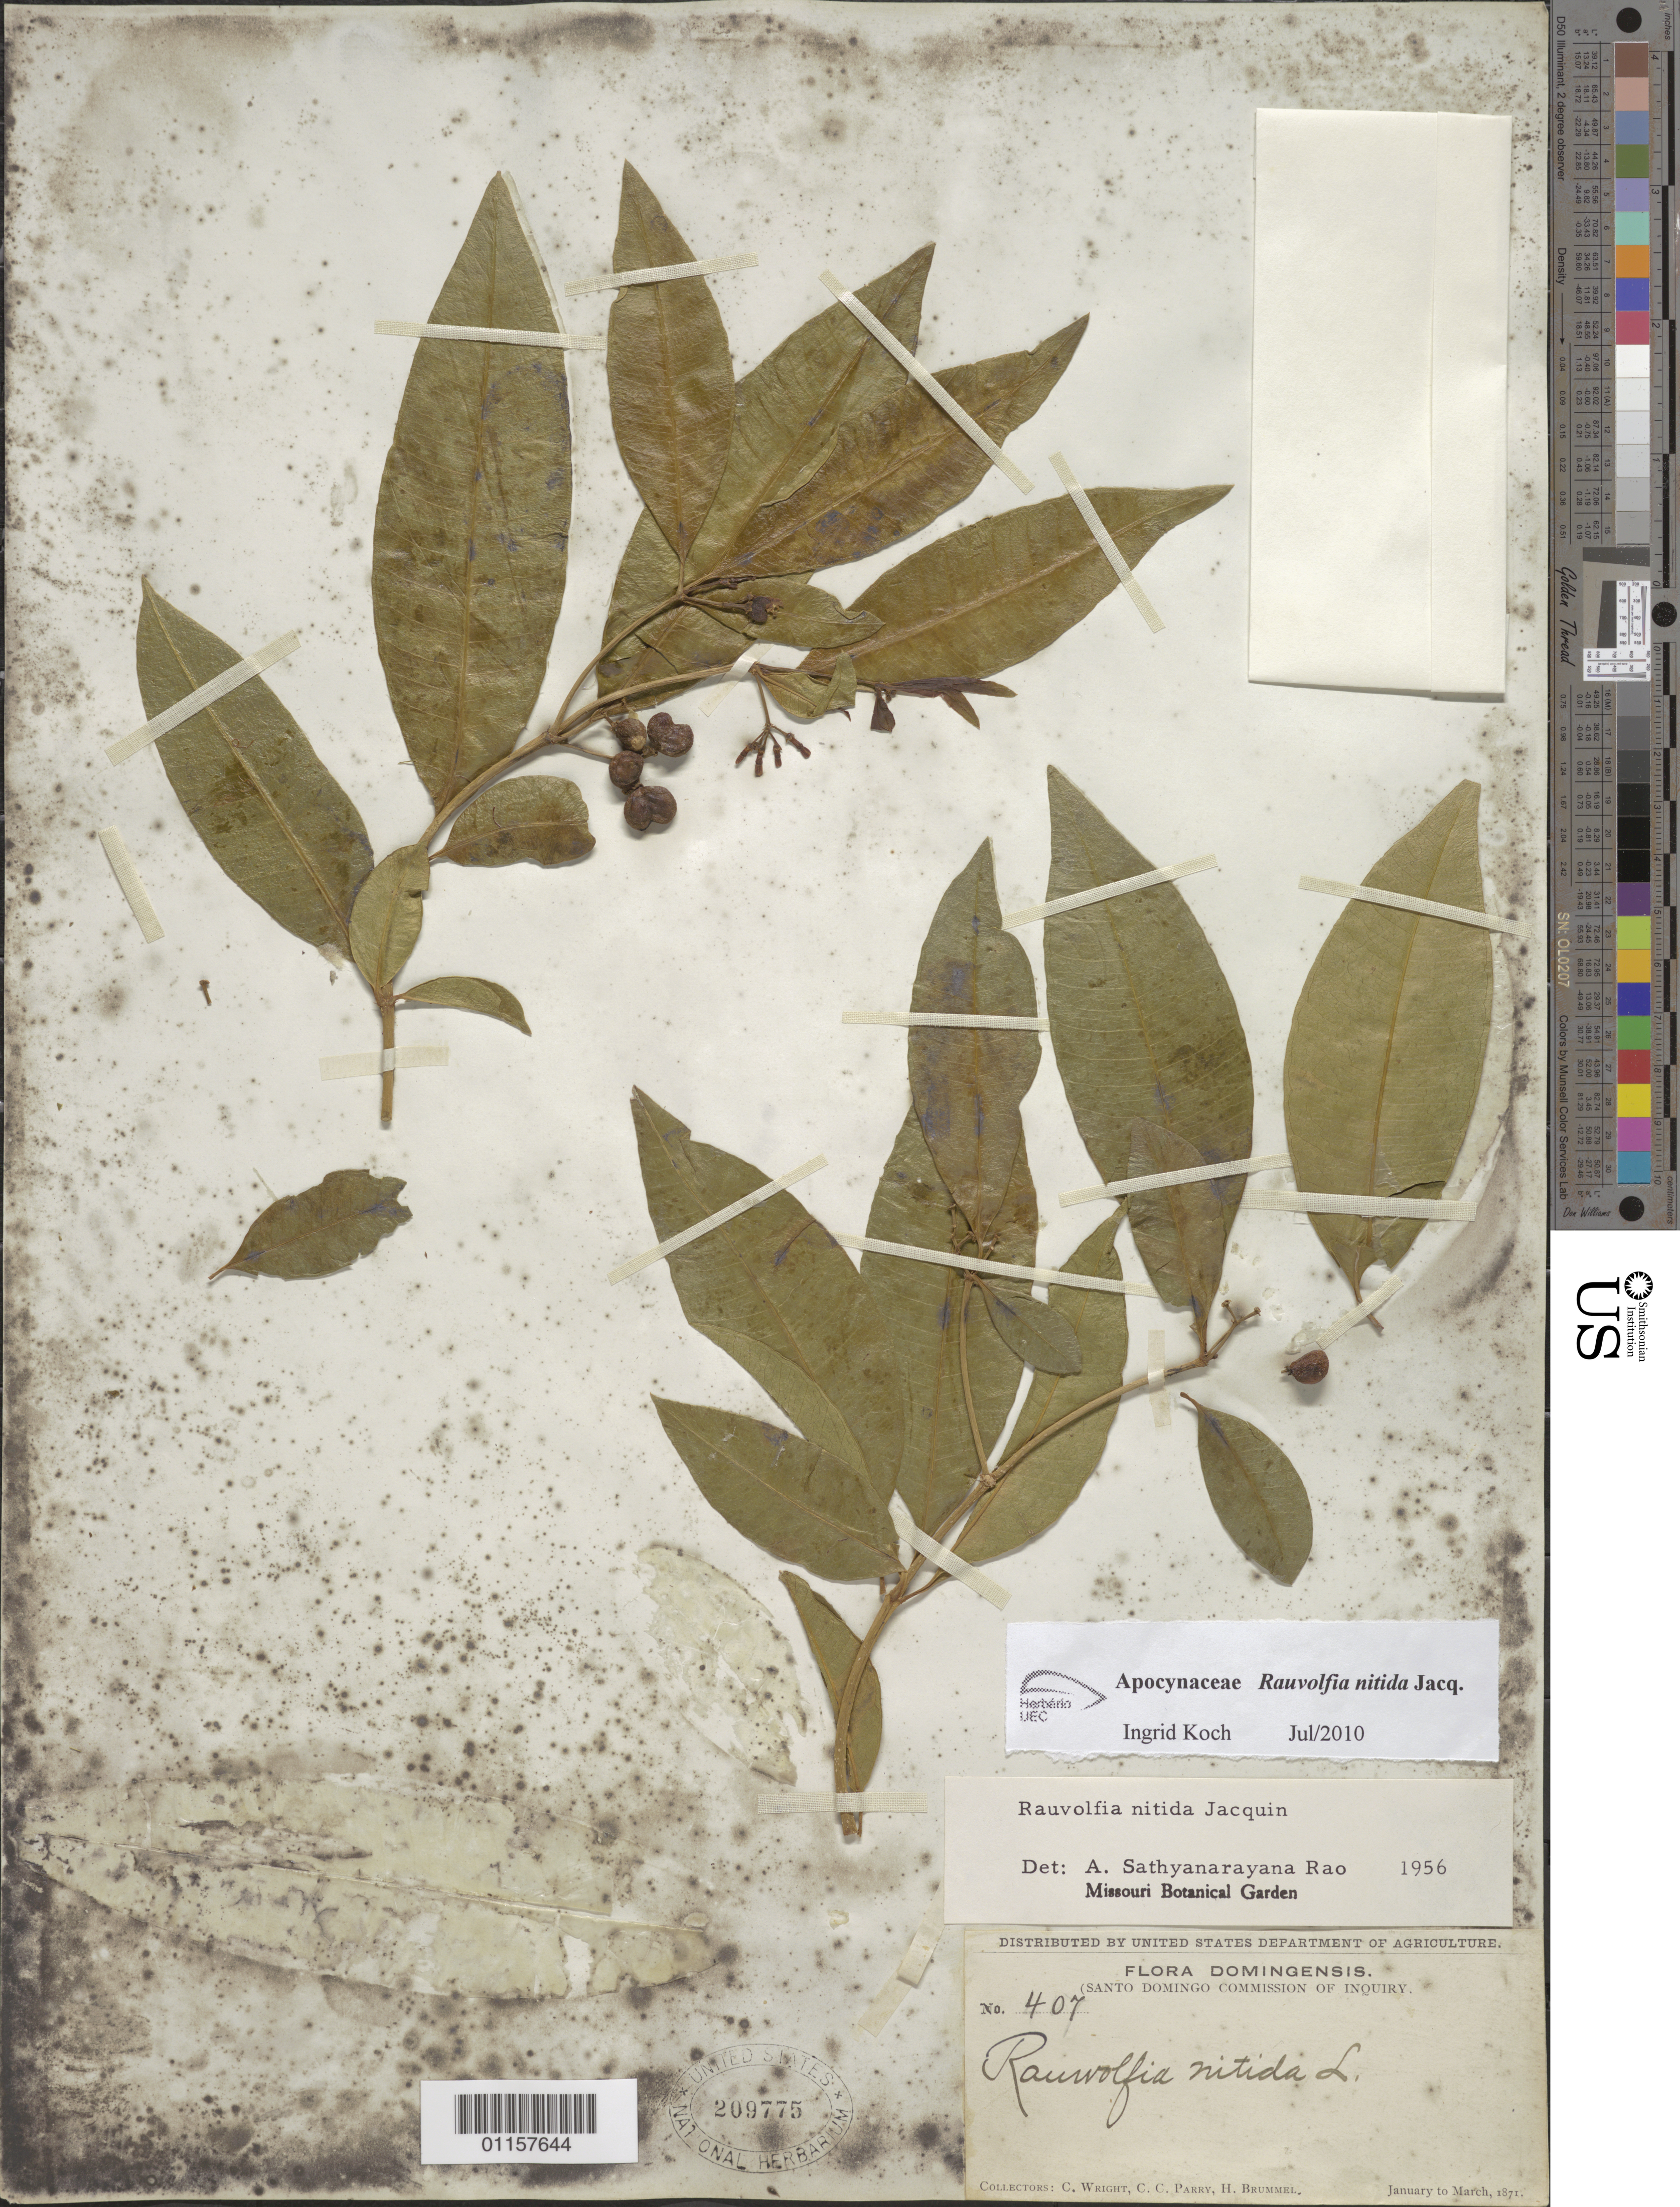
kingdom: Plantae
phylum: Tracheophyta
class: Magnoliopsida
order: Gentianales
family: Apocynaceae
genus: Rauvolfia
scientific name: Rauvolfia nitida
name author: Jacq.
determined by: Koch, I.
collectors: C. Wright, C. C. Parry & H. Brummel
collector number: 407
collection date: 1871-01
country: Dominican Republic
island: Hispaniola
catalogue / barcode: US 209775